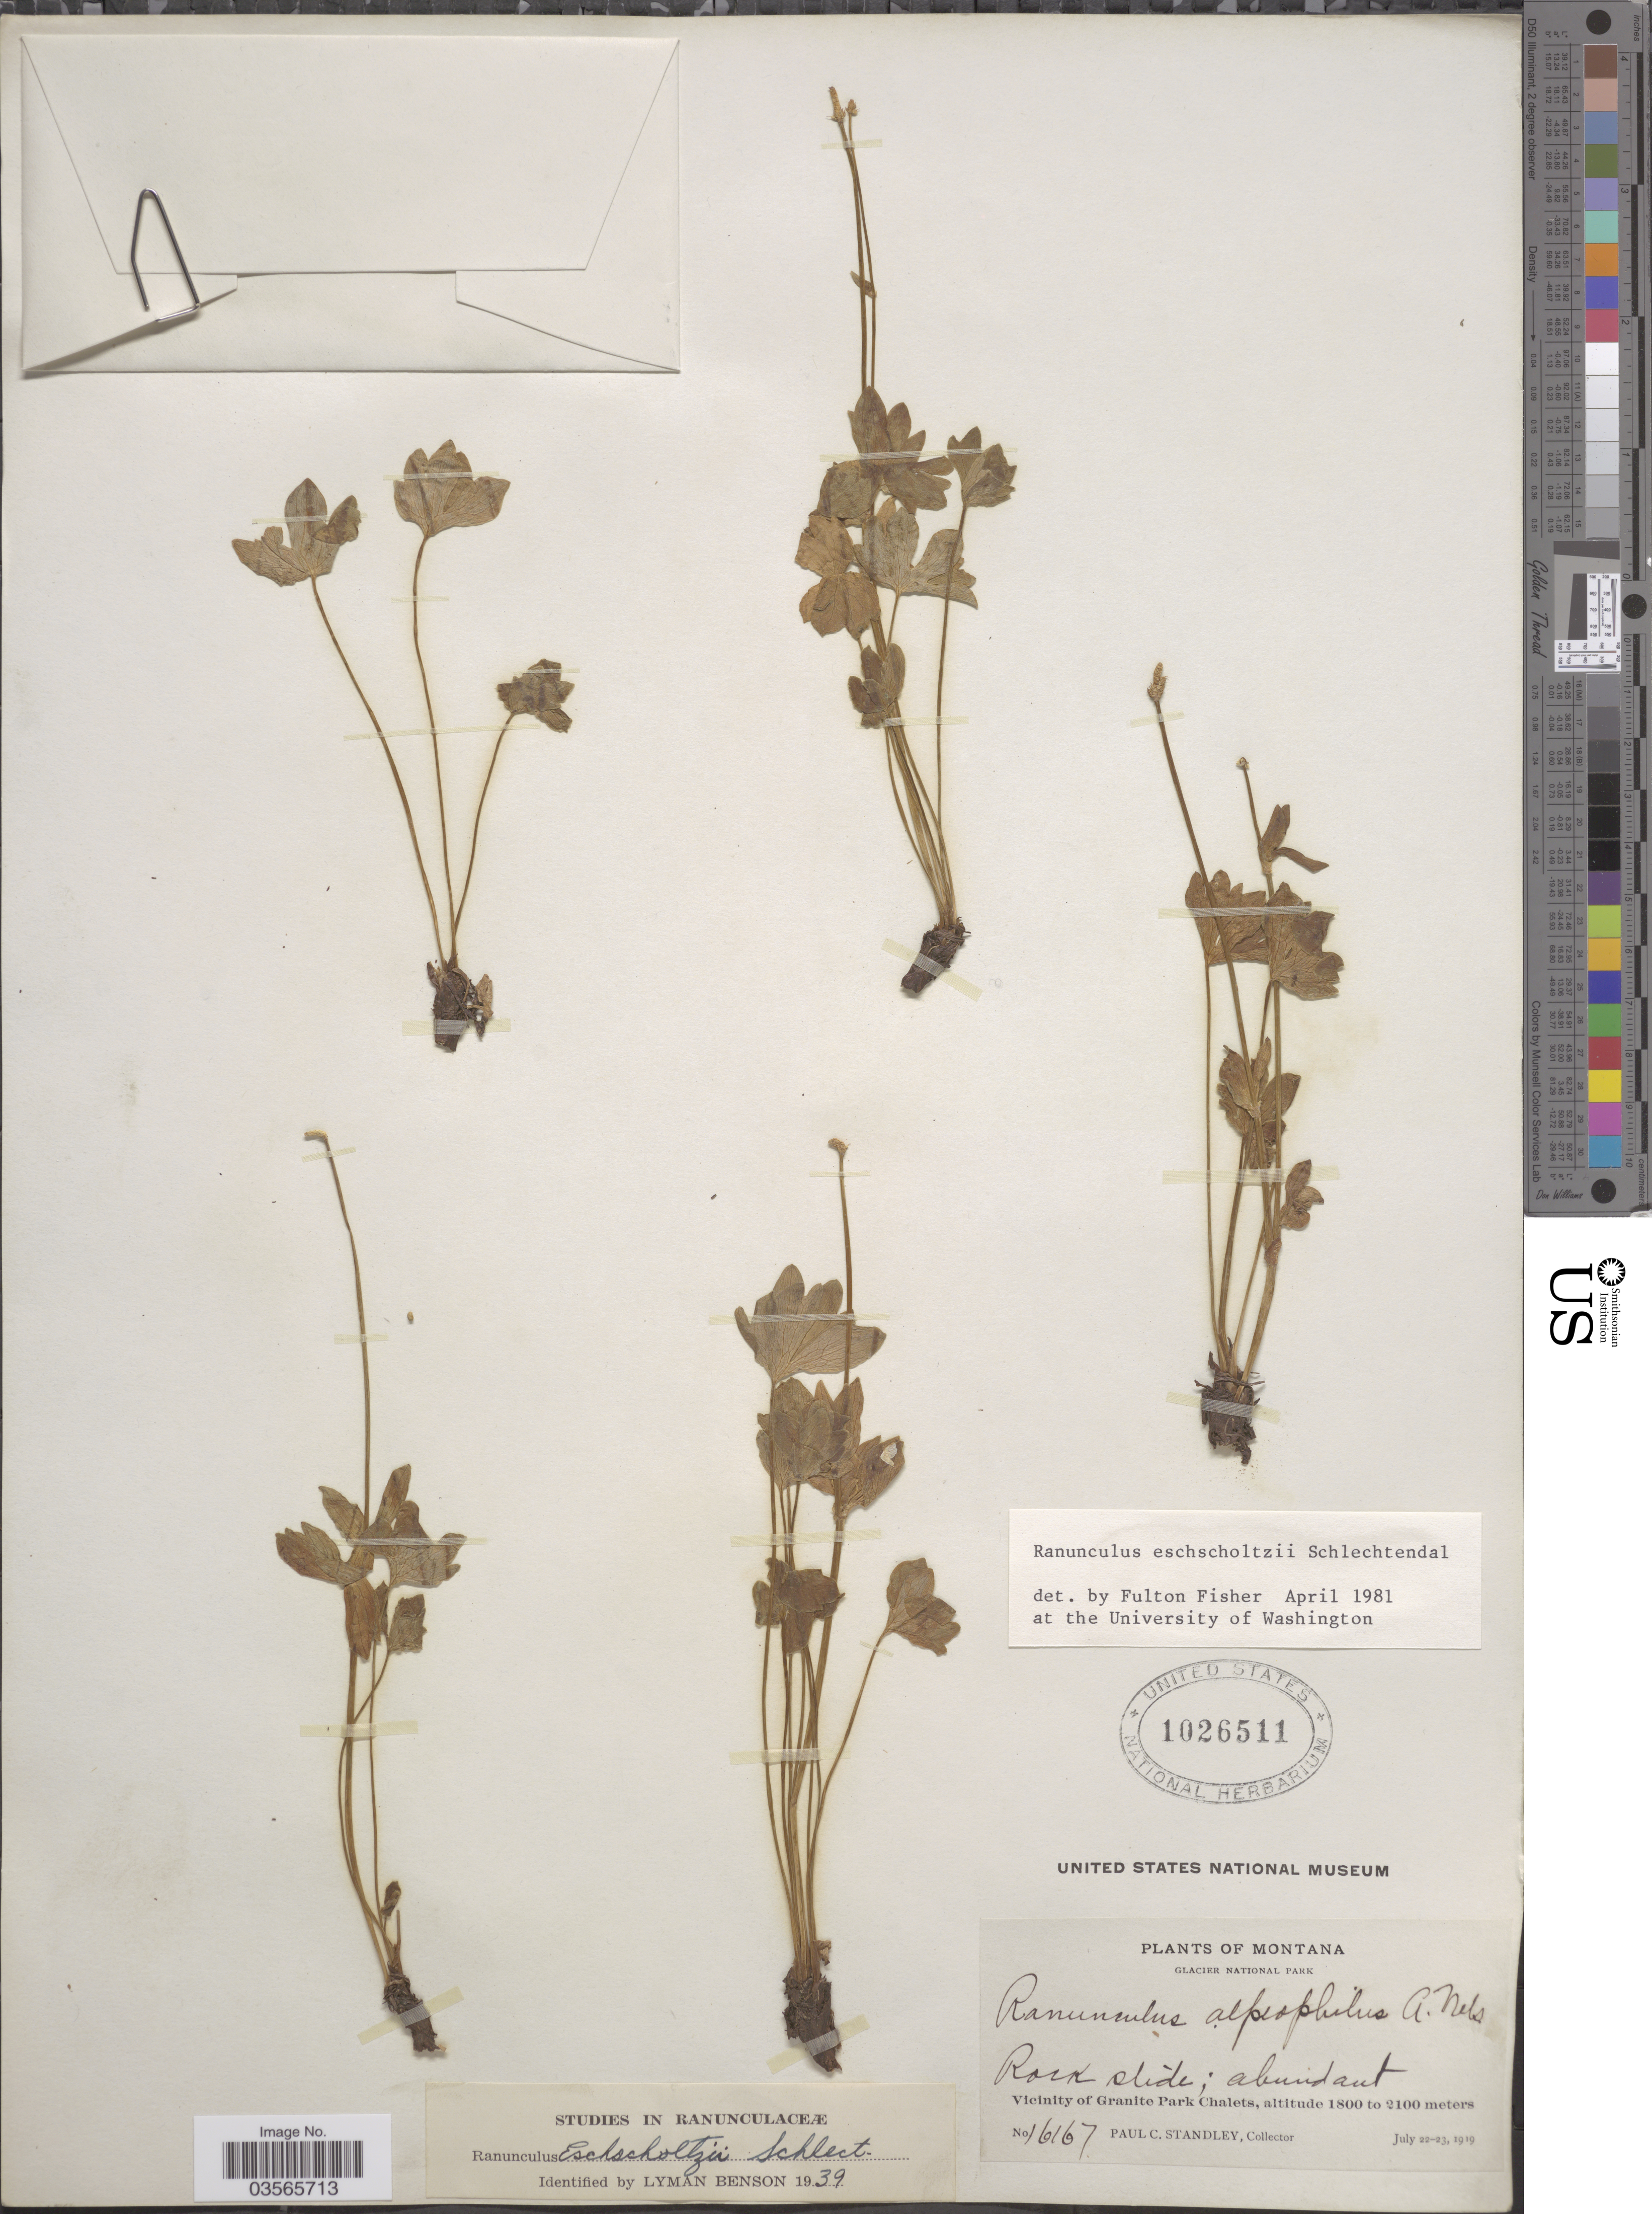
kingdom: Plantae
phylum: Tracheophyta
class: Magnoliopsida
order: Ranunculales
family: Ranunculaceae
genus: Ranunculus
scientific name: Ranunculus eschscholtzii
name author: Schltdl.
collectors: P. C. Standley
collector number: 16167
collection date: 1919-07-22/1919-07-23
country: United States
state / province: Montana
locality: Glacier National Park. Vicinity of Granite Park Chalets.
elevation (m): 1800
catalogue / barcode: US 1026511